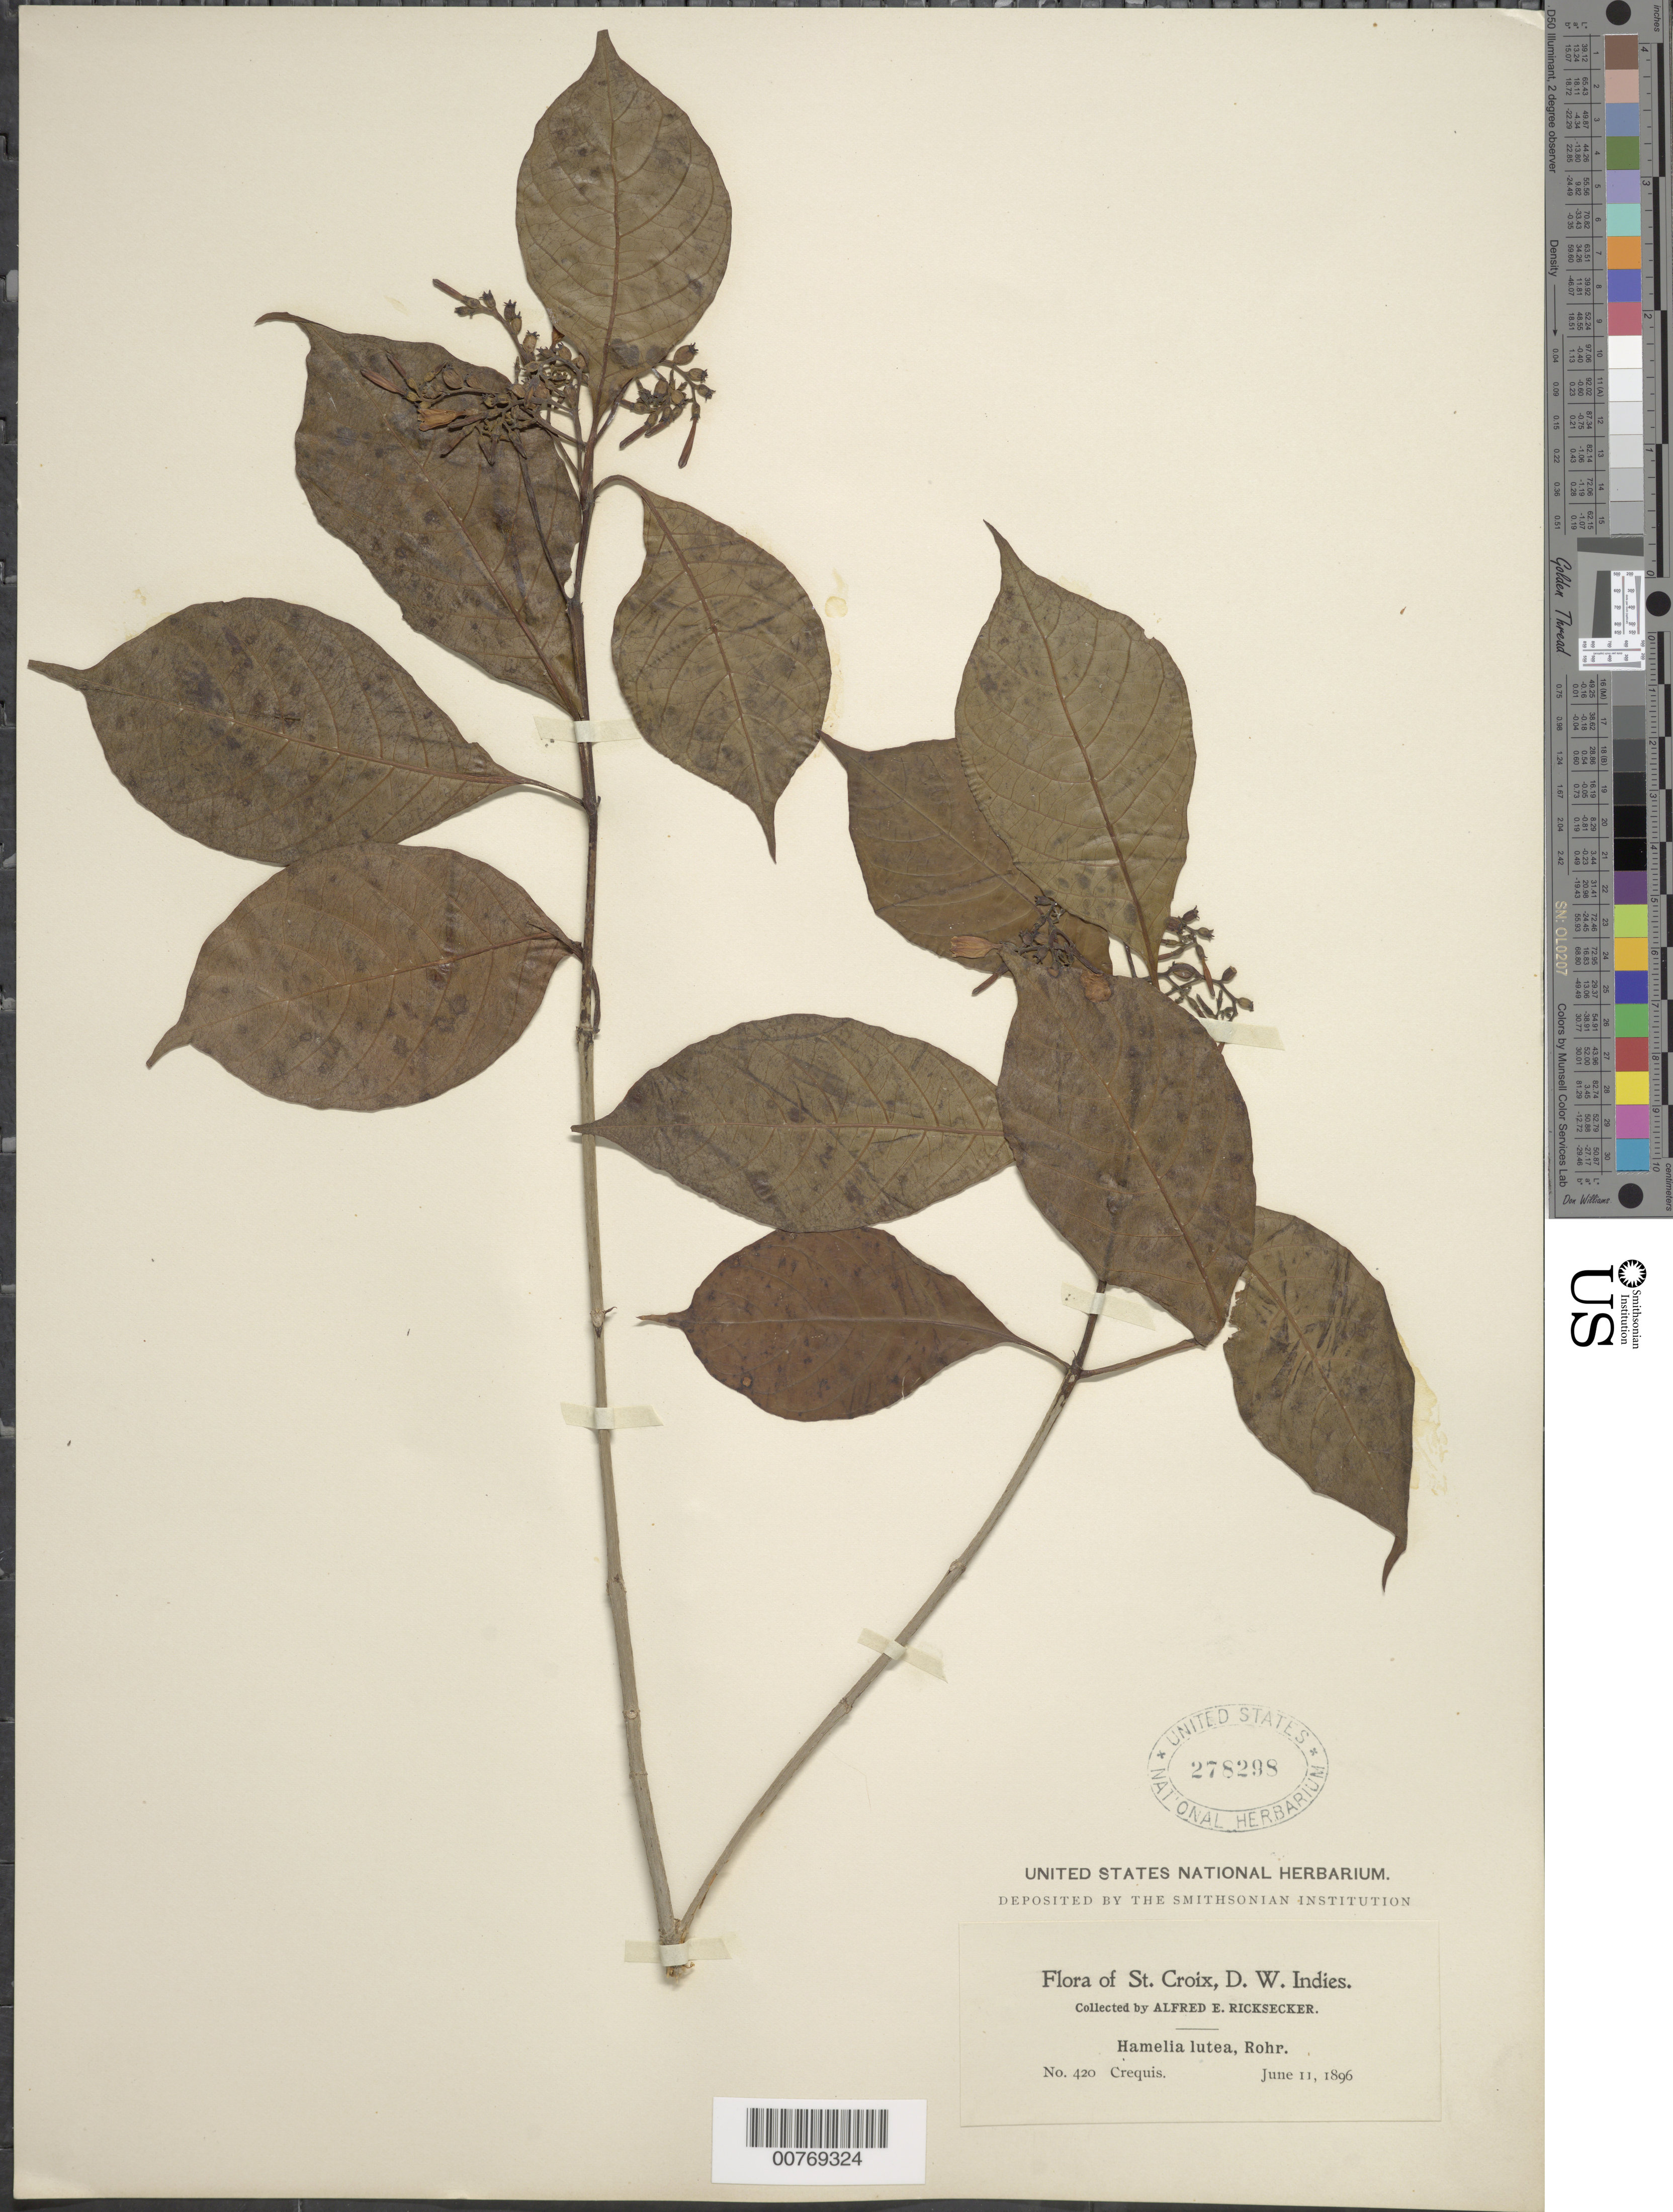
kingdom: Plantae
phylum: Tracheophyta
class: Magnoliopsida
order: Gentianales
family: Rubiaceae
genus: Hamelia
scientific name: Hamelia axillaris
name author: Sw.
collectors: A. E. Ricksecker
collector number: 420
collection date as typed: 11 Jun 1896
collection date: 1896-06-11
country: U.S. Virgin Islands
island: St. Croix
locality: Crequis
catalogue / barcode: US 278298